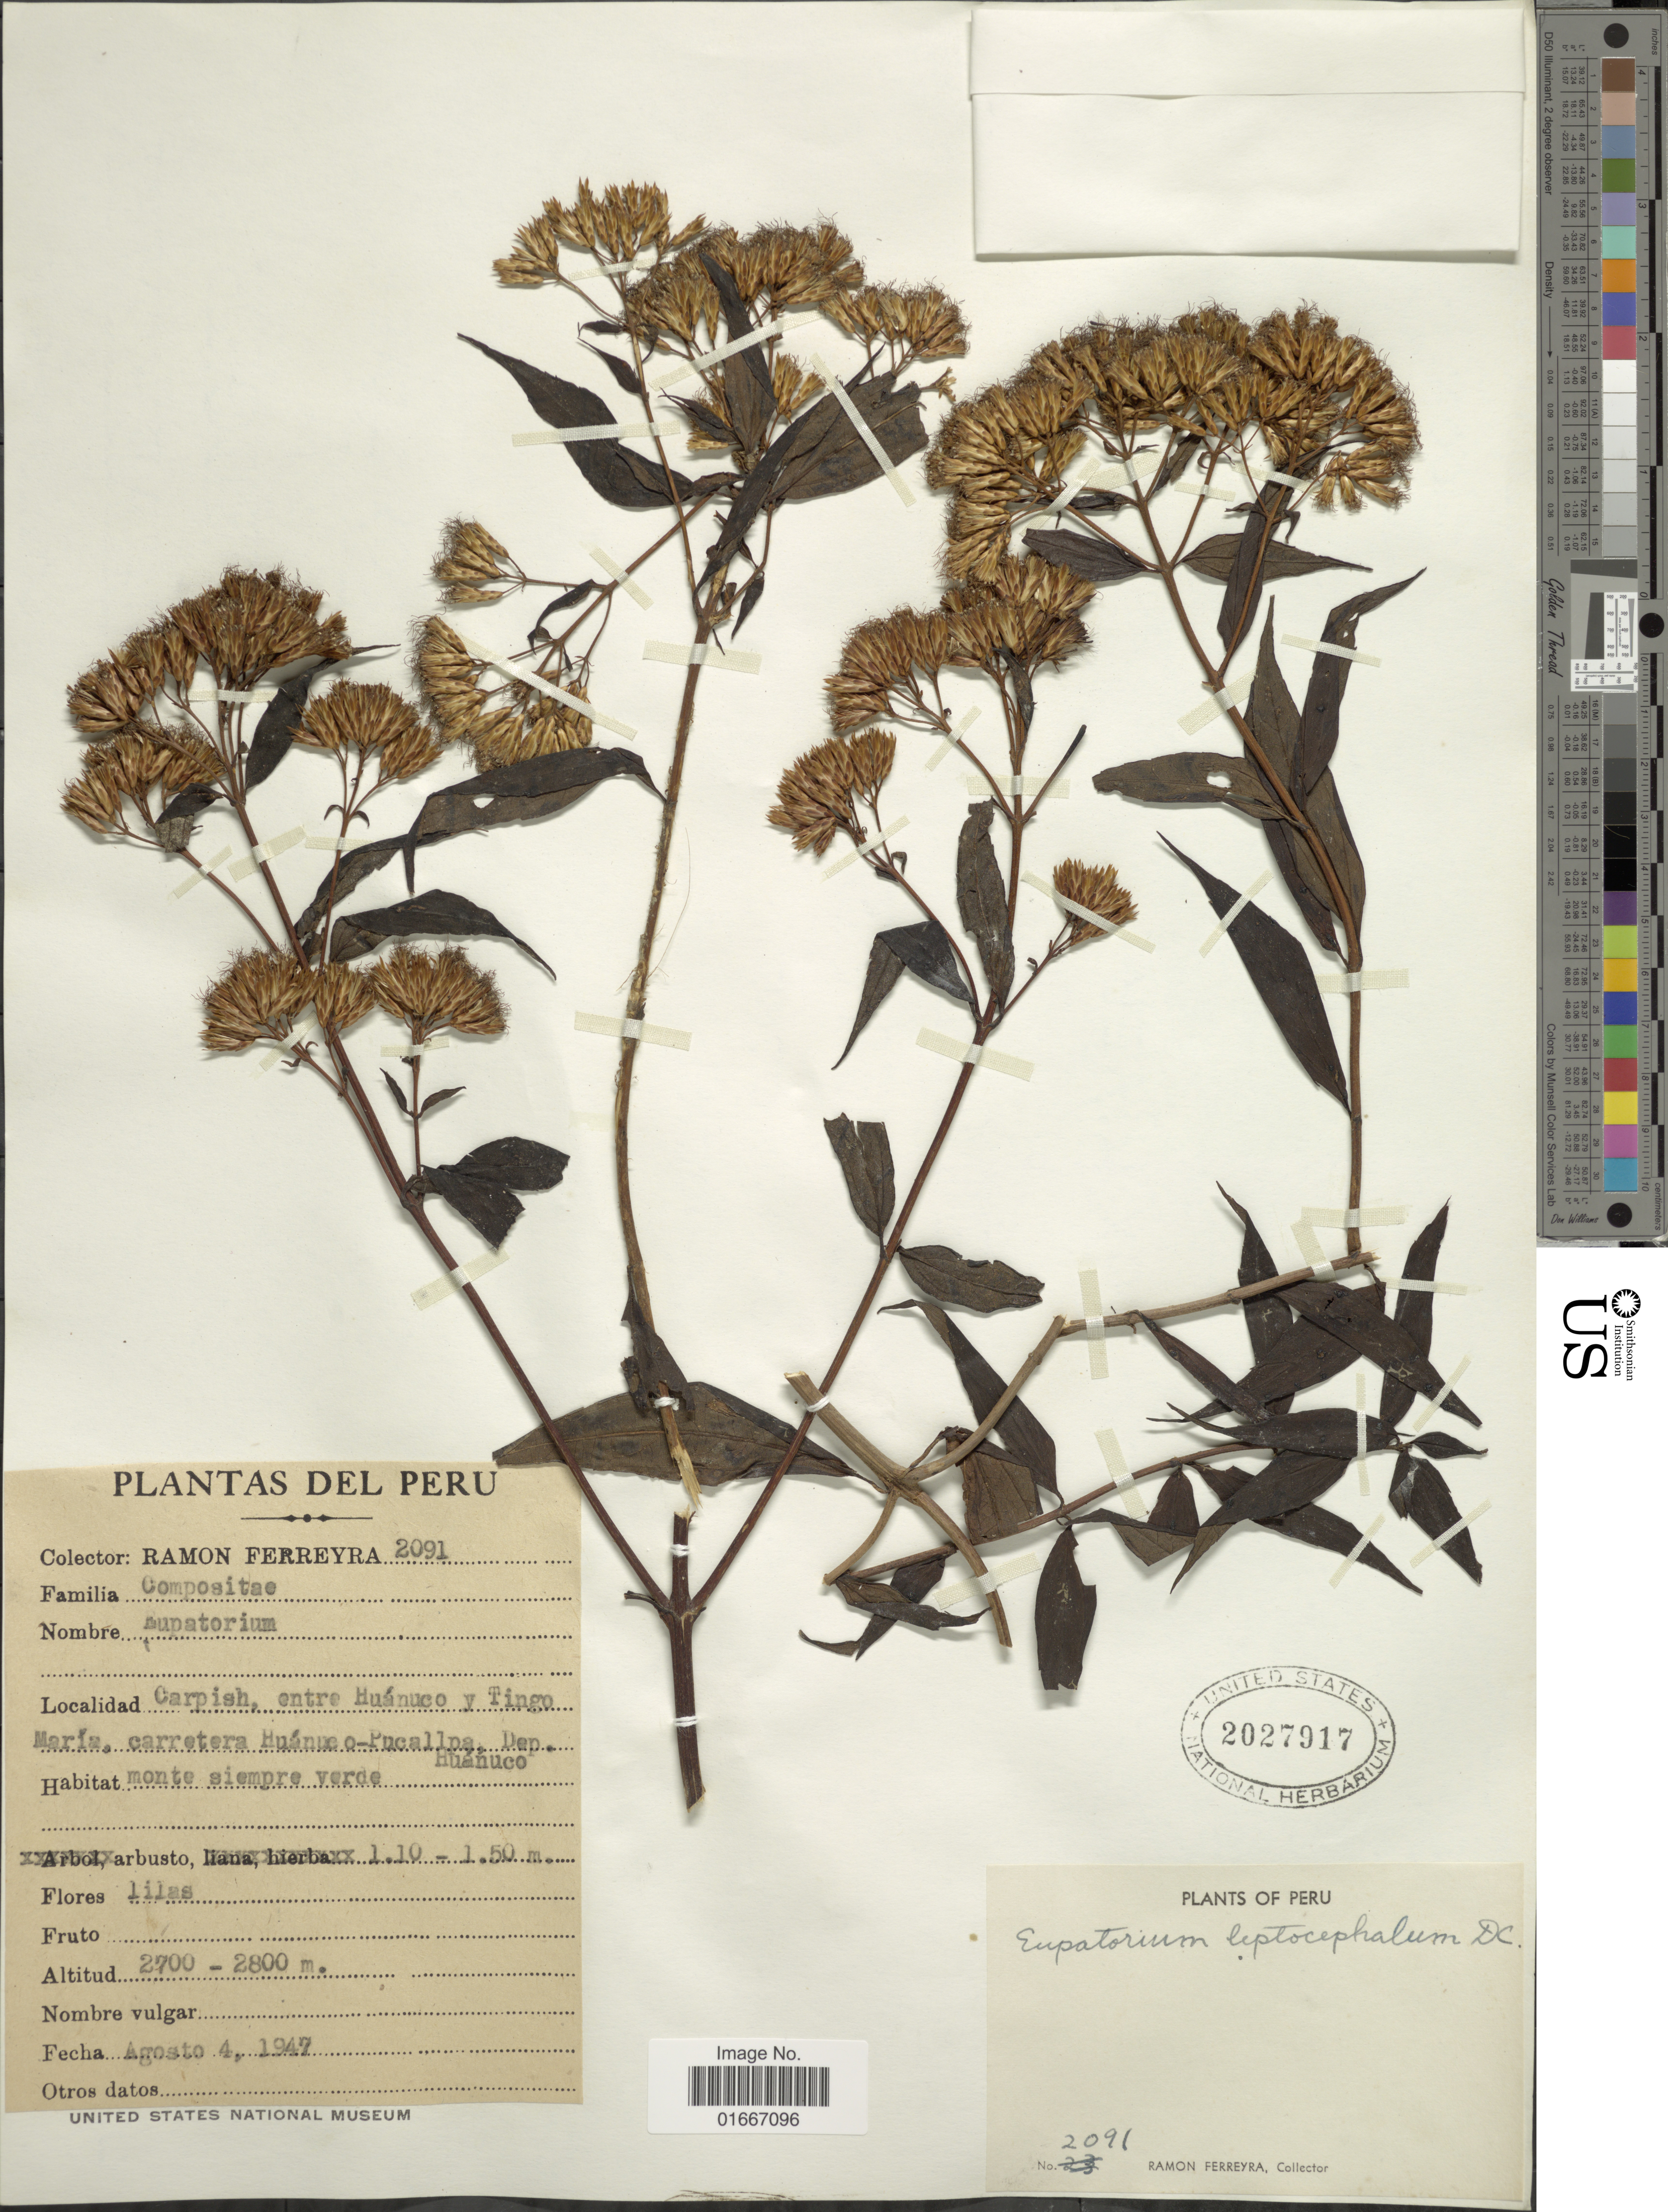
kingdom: Plantae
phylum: Tracheophyta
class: Magnoliopsida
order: Asterales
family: Asteraceae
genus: Chromolaena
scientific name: Chromolaena leptocephala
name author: (DC.) R.M. King & H. Rob.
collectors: R. A. Ferreyra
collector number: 2091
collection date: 1947-08-04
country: Peru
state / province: Huánuco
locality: Carpish, entre Huanuco y Tingo Maria. carretera Huanuco-Pucallna, Dep. Huanuco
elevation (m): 2700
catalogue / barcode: US 2027917